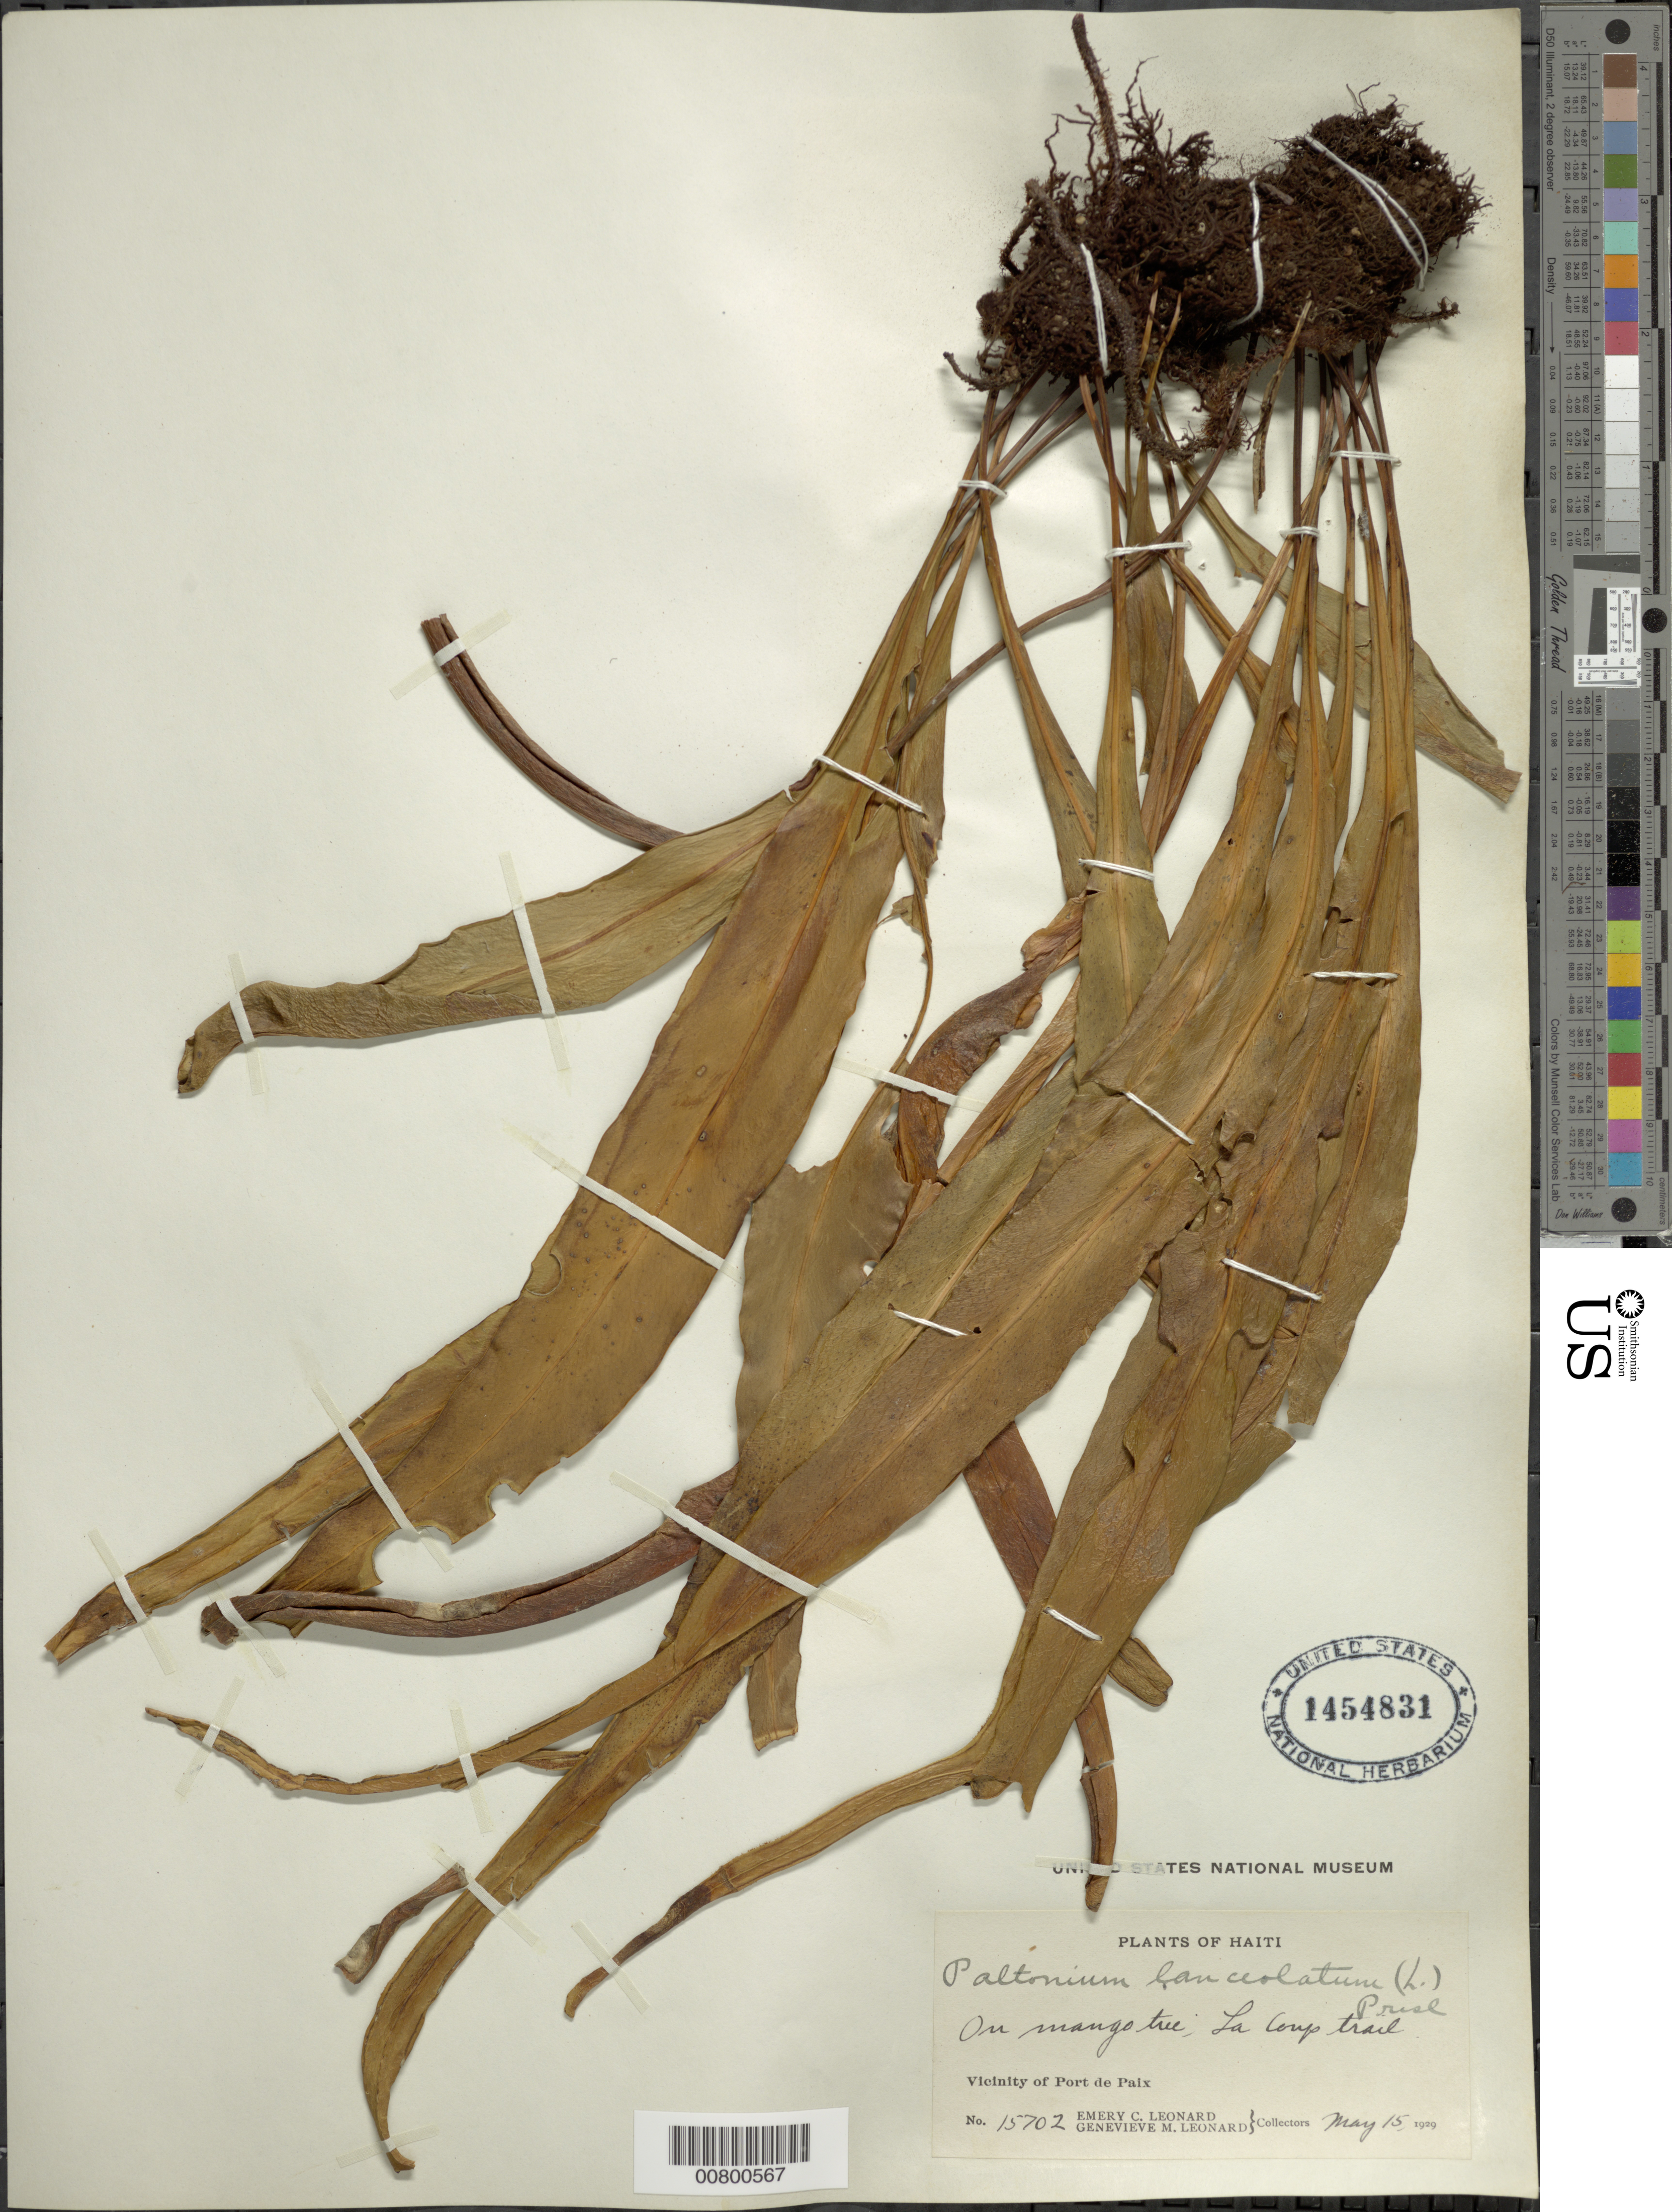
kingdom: Plantae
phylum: Tracheophyta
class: Polypodiopsida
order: Polypodiales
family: Polypodiaceae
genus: Pleopeltis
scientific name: Pleopeltis marginata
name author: A.R. Sm. & Tejero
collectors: E. C. Leonard & G. M. Leonard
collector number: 15702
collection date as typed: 15 May 1929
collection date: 1929-05-15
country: Haiti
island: Hispaniola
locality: Port de Paix, La Coup trail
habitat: On mango tree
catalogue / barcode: US 1454831